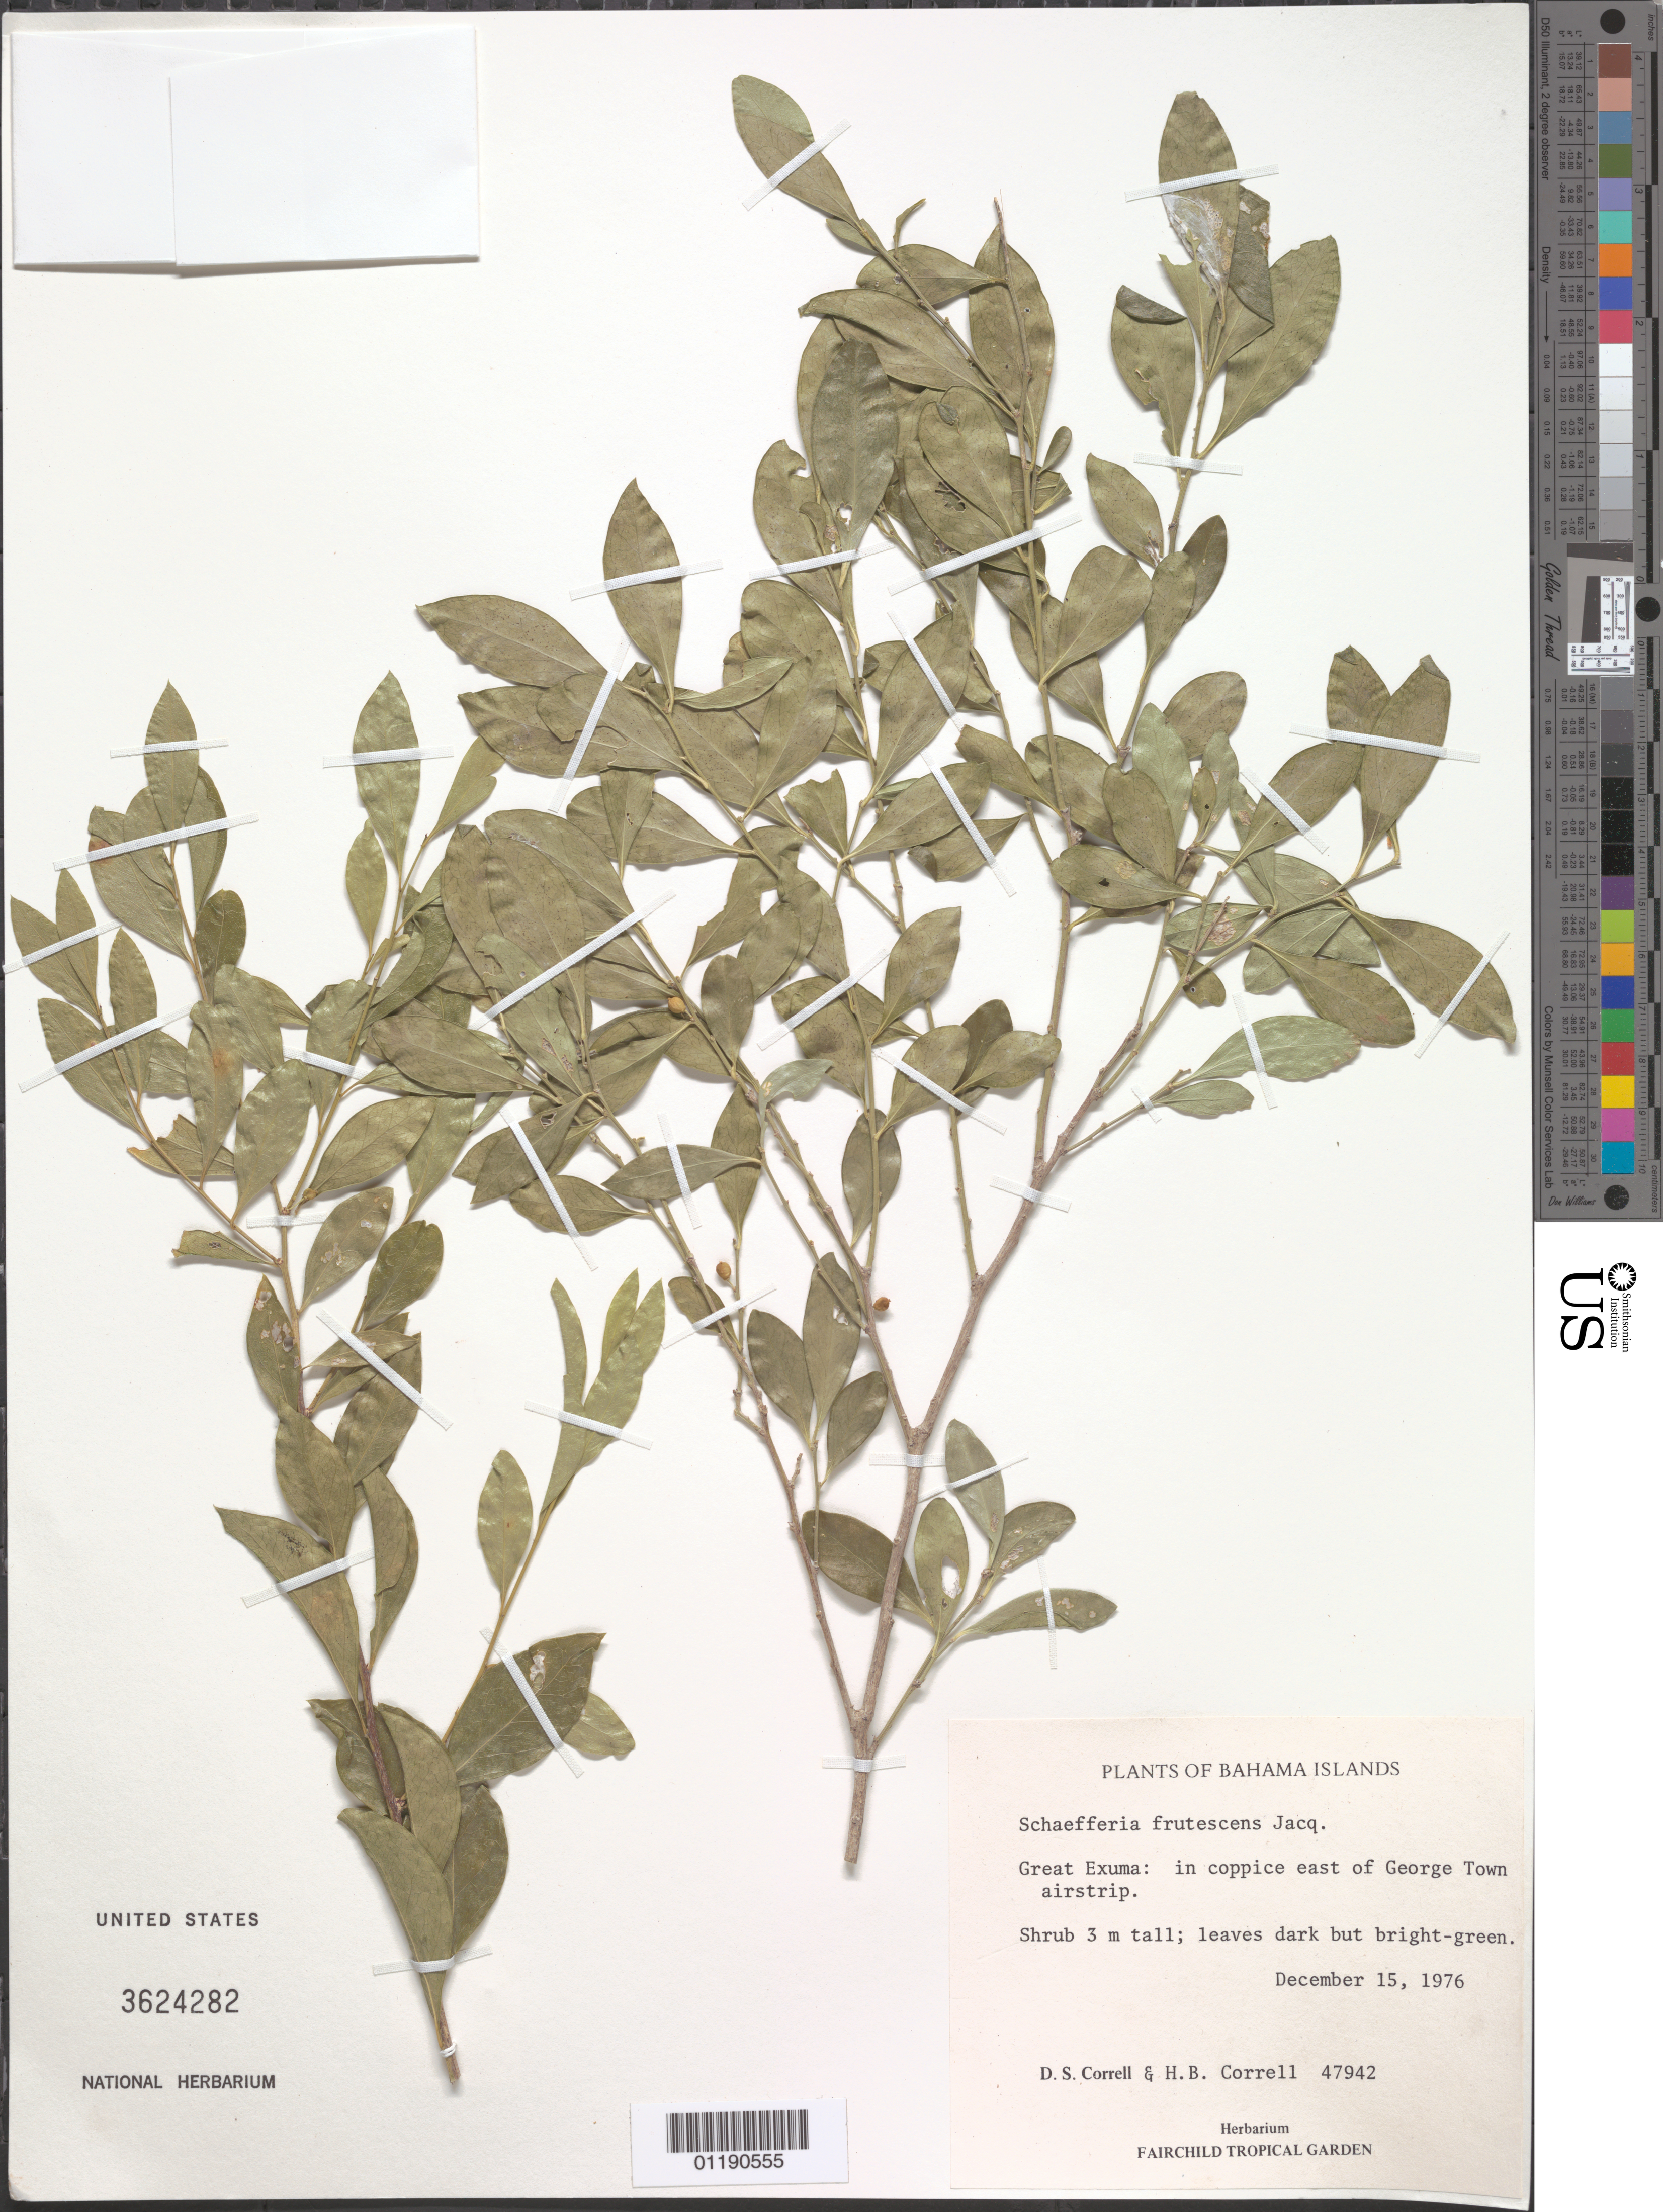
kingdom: Plantae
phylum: Tracheophyta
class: Magnoliopsida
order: Celastrales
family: Celastraceae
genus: Schaefferia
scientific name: Schaefferia frutescens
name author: Jacq.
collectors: D. S. Correll & H. Correll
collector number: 47942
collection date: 1976-12-15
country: Bahamas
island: Great Exuma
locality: Great Exuma: E of George Town airstrip.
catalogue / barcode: US 3624282